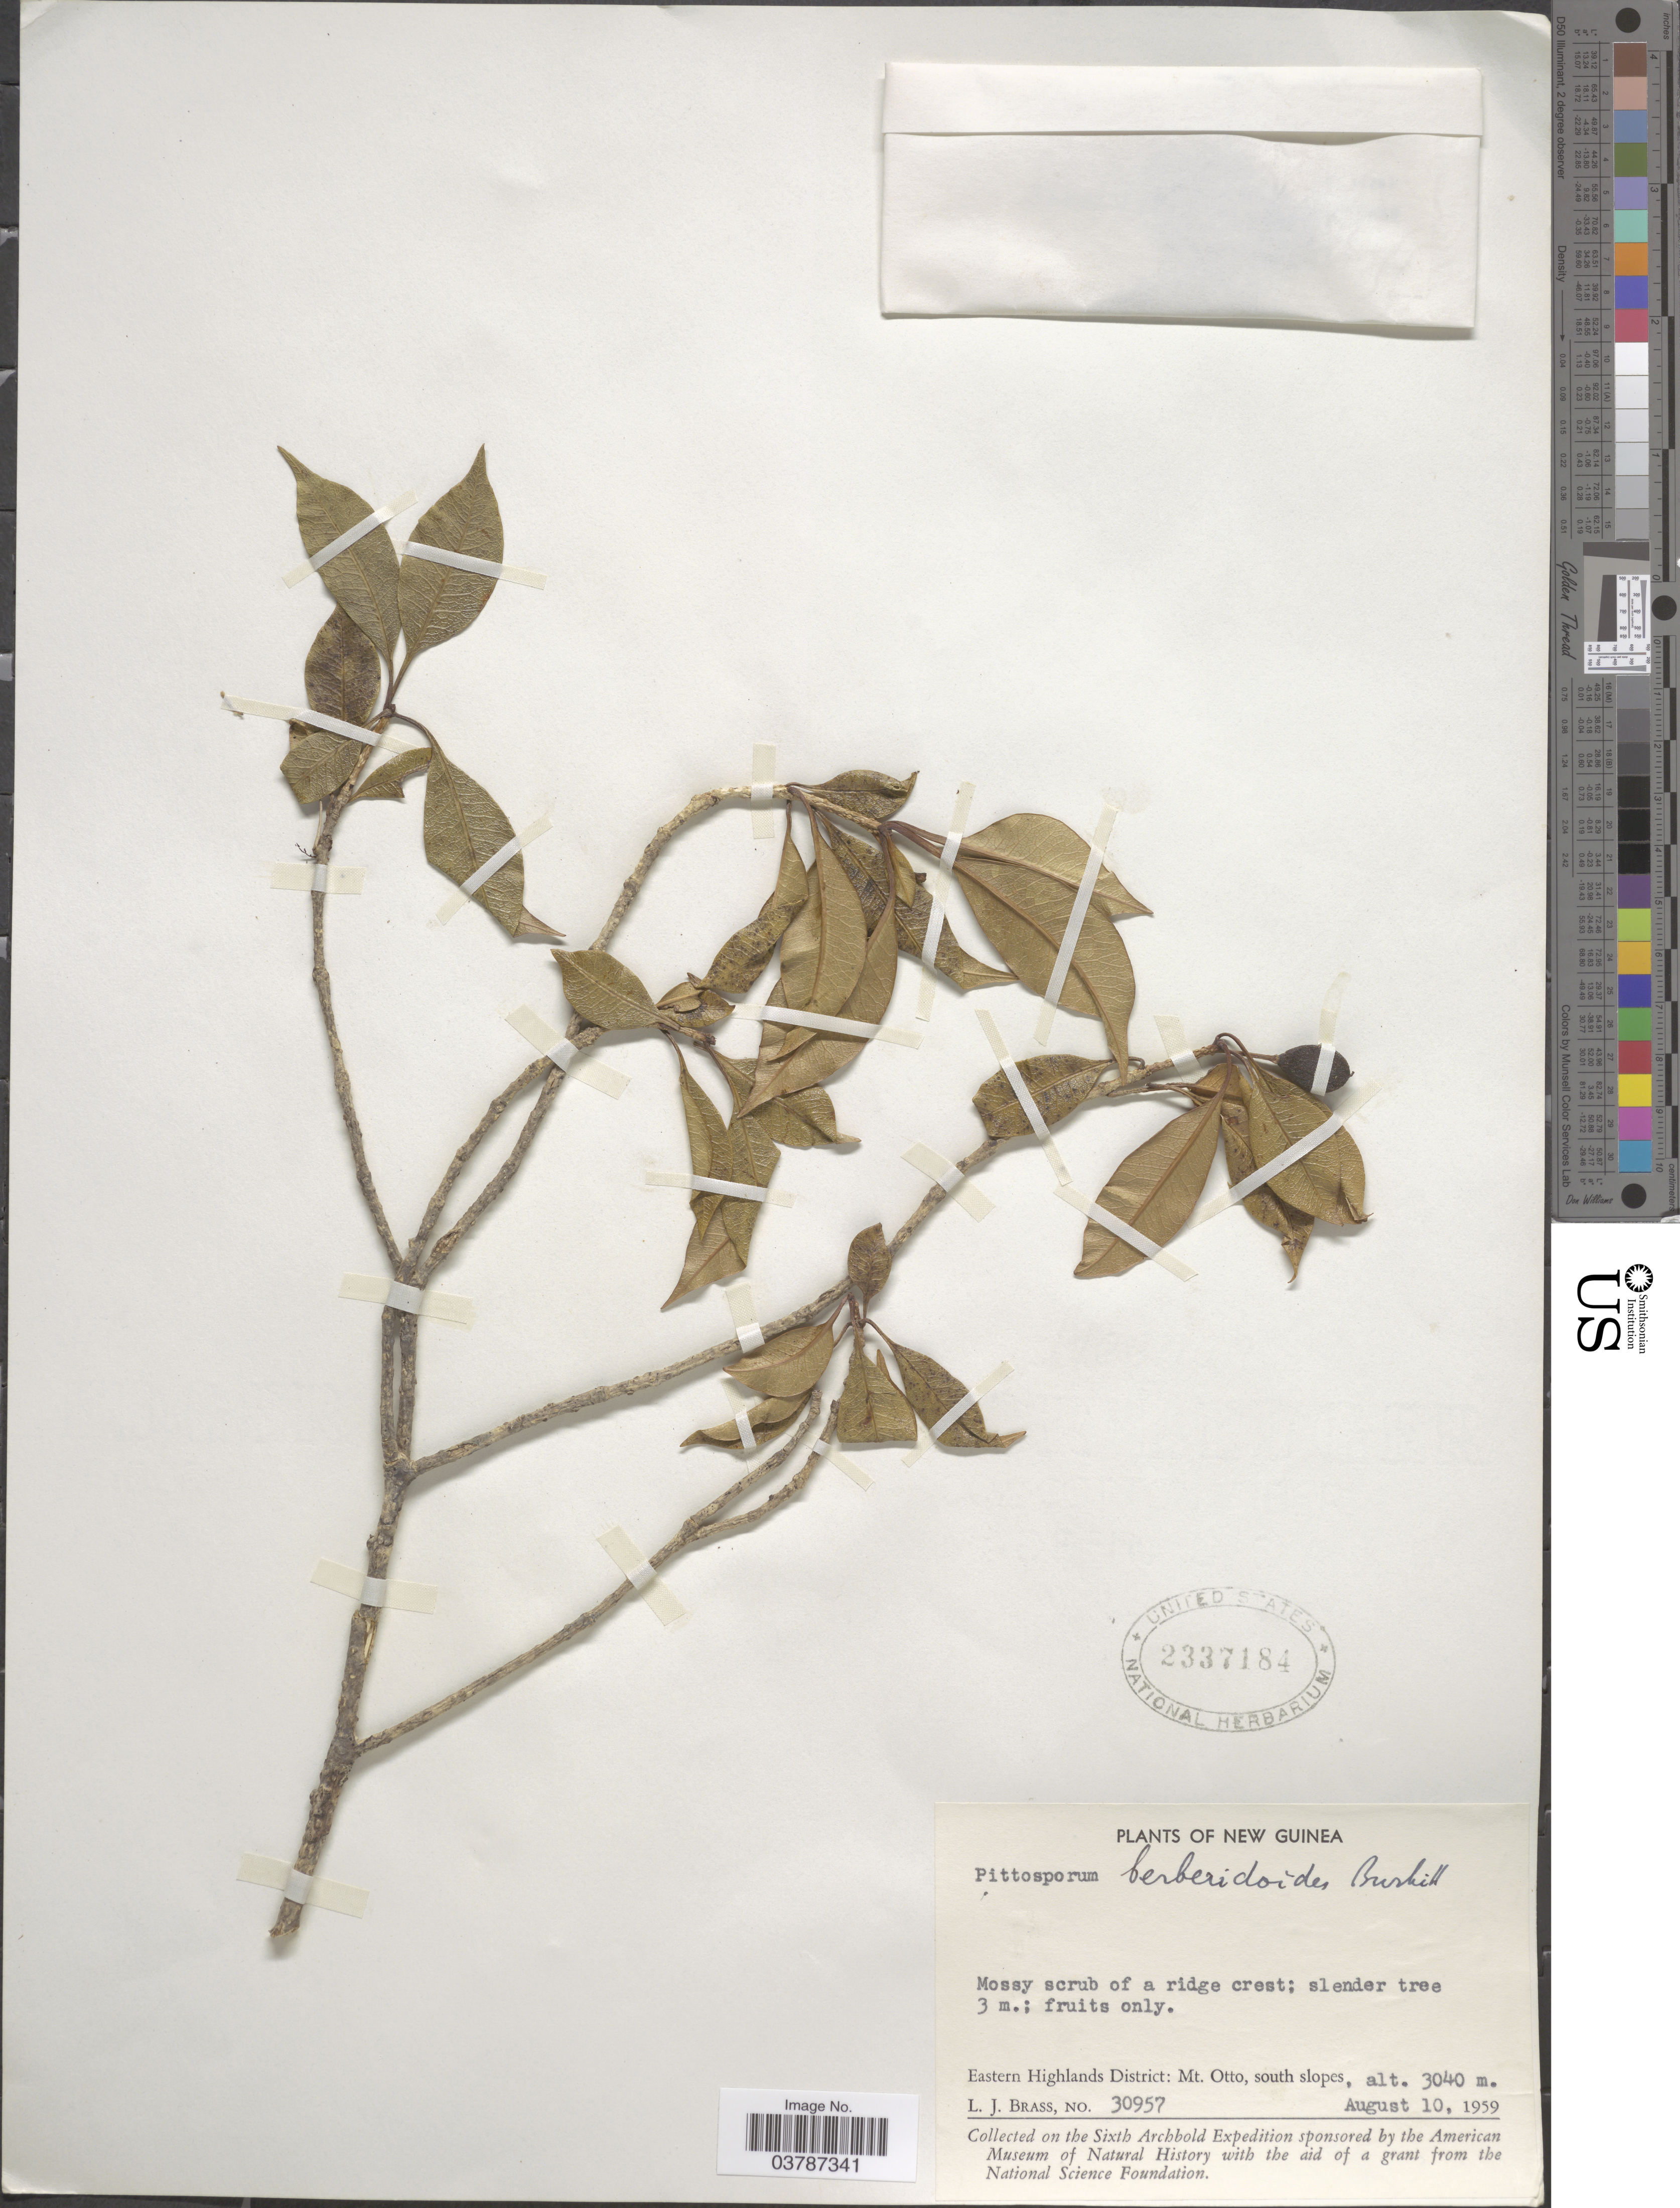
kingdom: Plantae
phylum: Tracheophyta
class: Magnoliopsida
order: Apiales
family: Pittosporaceae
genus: Pittosporum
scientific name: Pittosporum berberidoides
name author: Burkill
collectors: L. J. Brass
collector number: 30957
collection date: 1959-08-10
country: Papua New Guinea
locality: New Guinea. Eastern Highlands District: Mt. Otto, south slopes.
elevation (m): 3040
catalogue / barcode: US 2337184